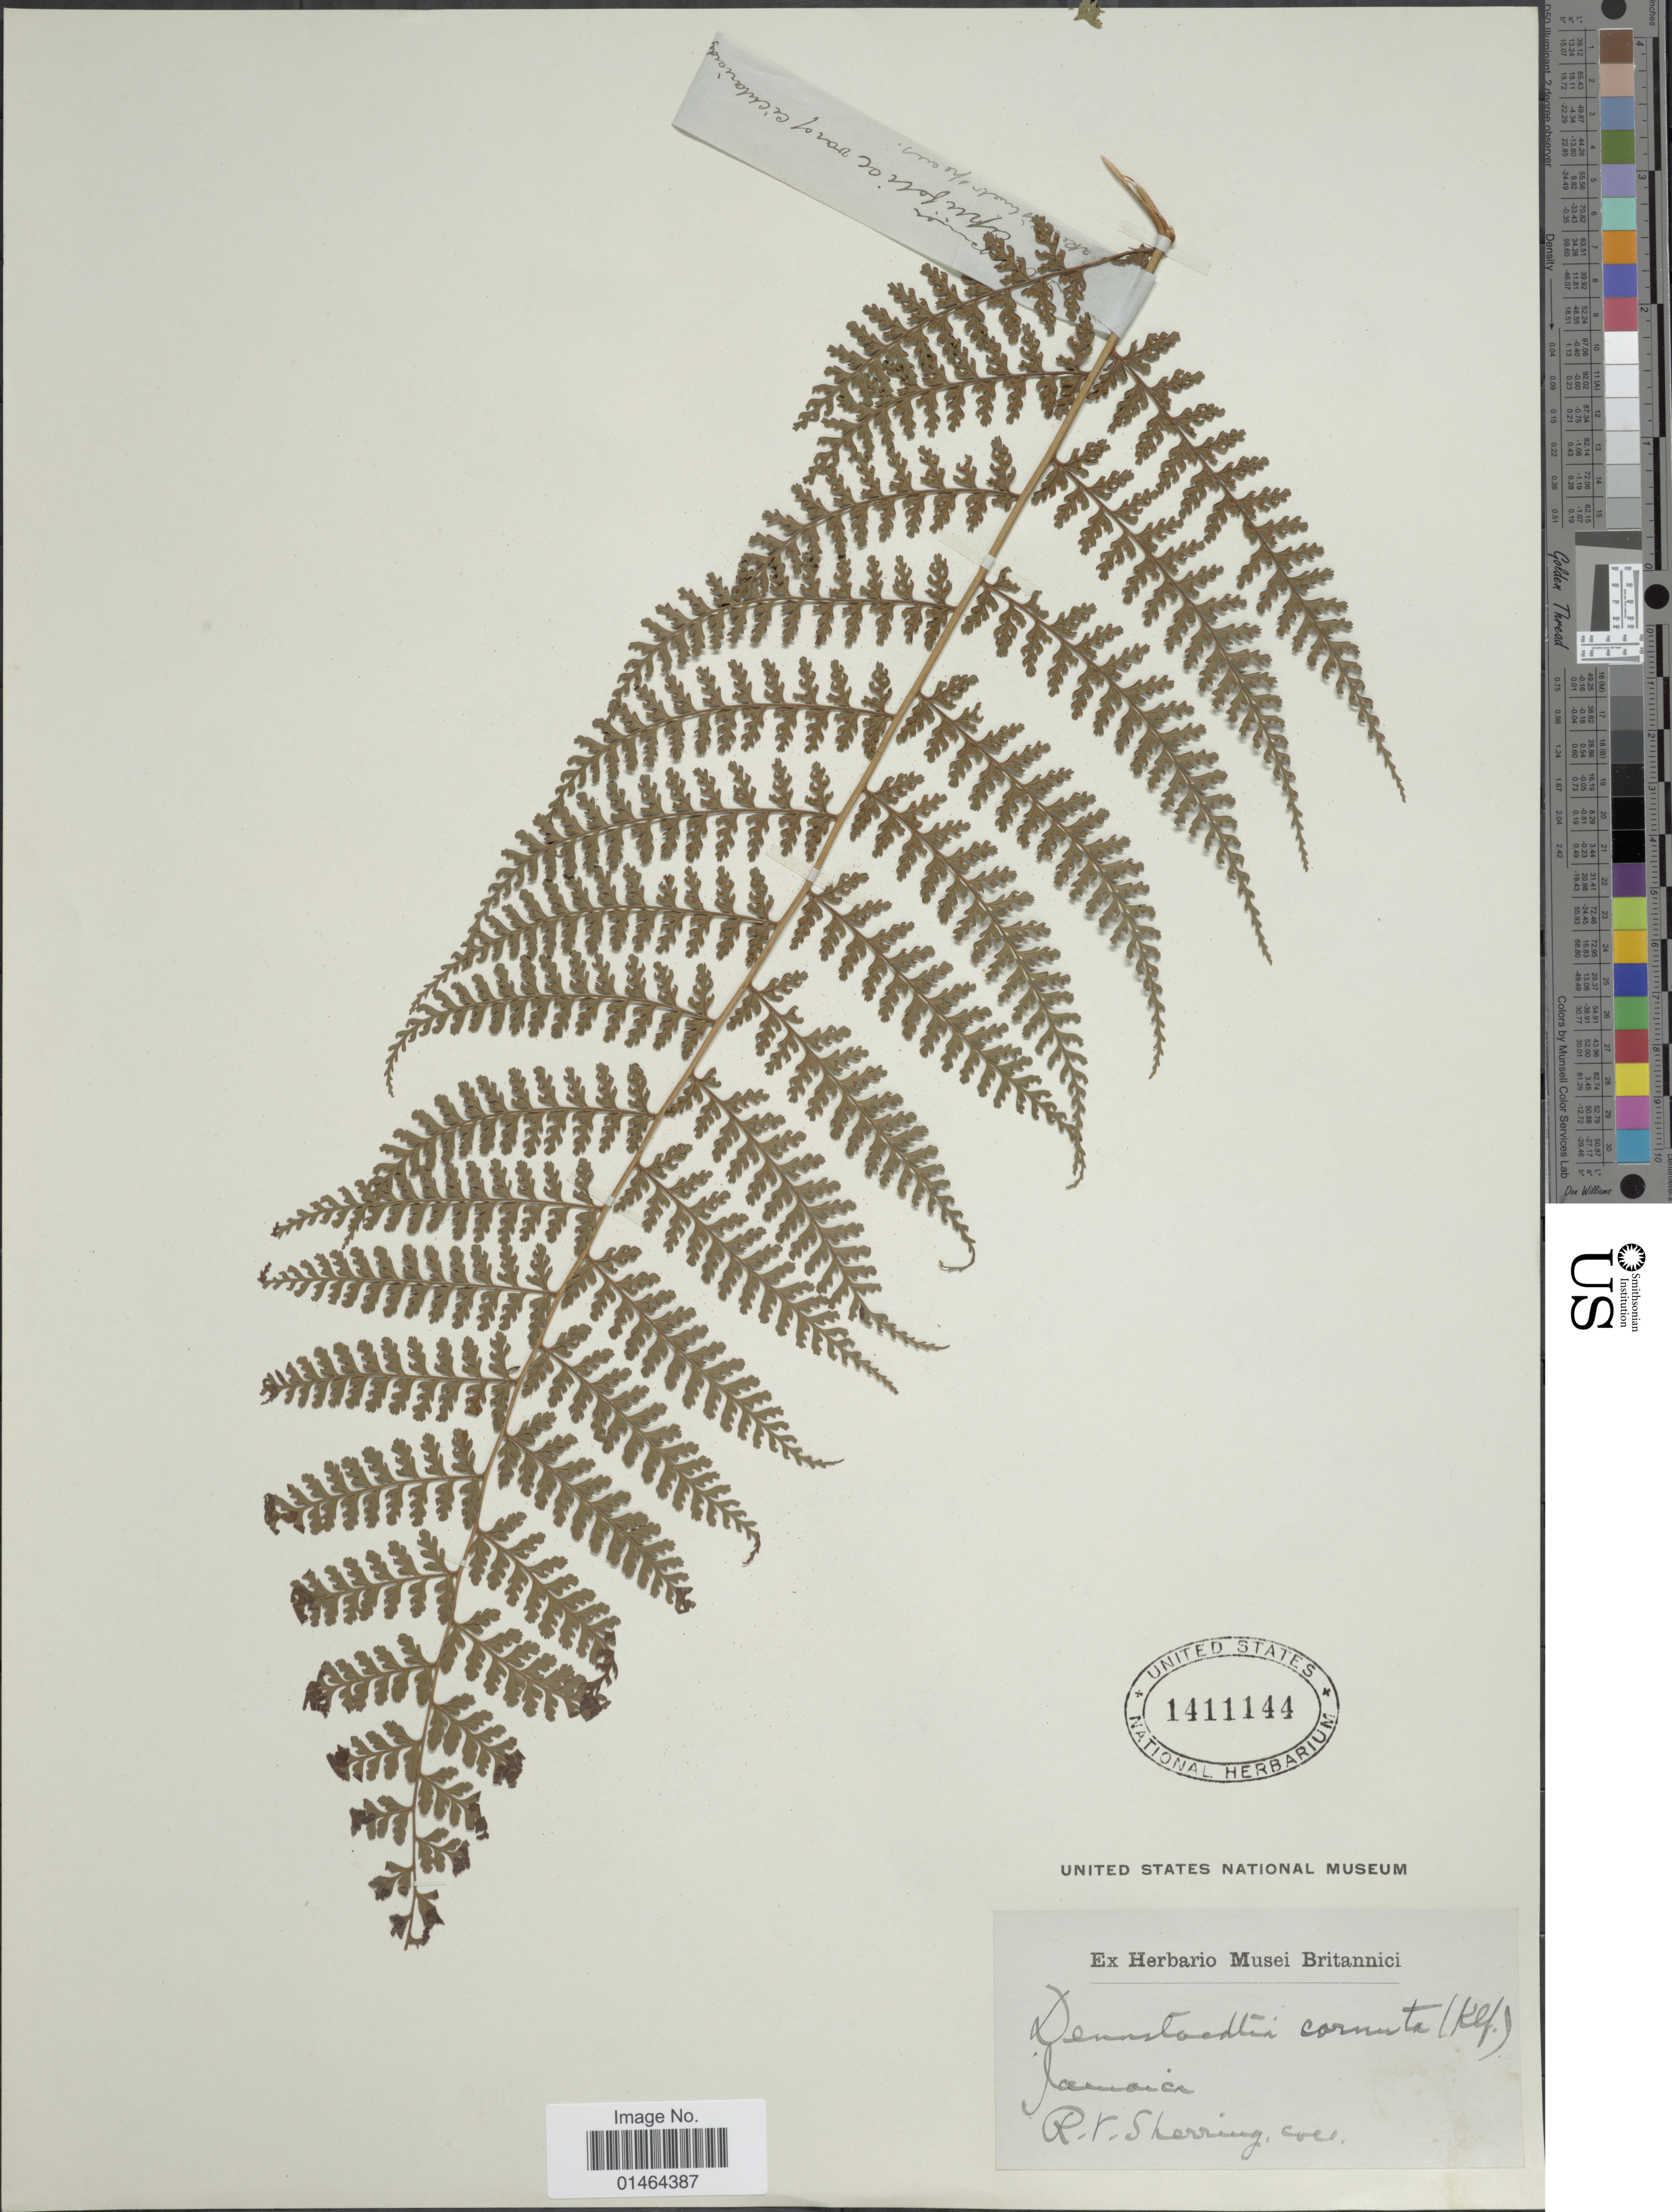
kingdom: Plantae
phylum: Tracheophyta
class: Polypodiopsida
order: Polypodiales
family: Dennstaedtiaceae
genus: Dennstaedtia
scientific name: Dennstaedtia cornuta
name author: (Kaulf.) Mett.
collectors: R. Sherring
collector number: s.n,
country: Jamaica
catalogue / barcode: US 1411144